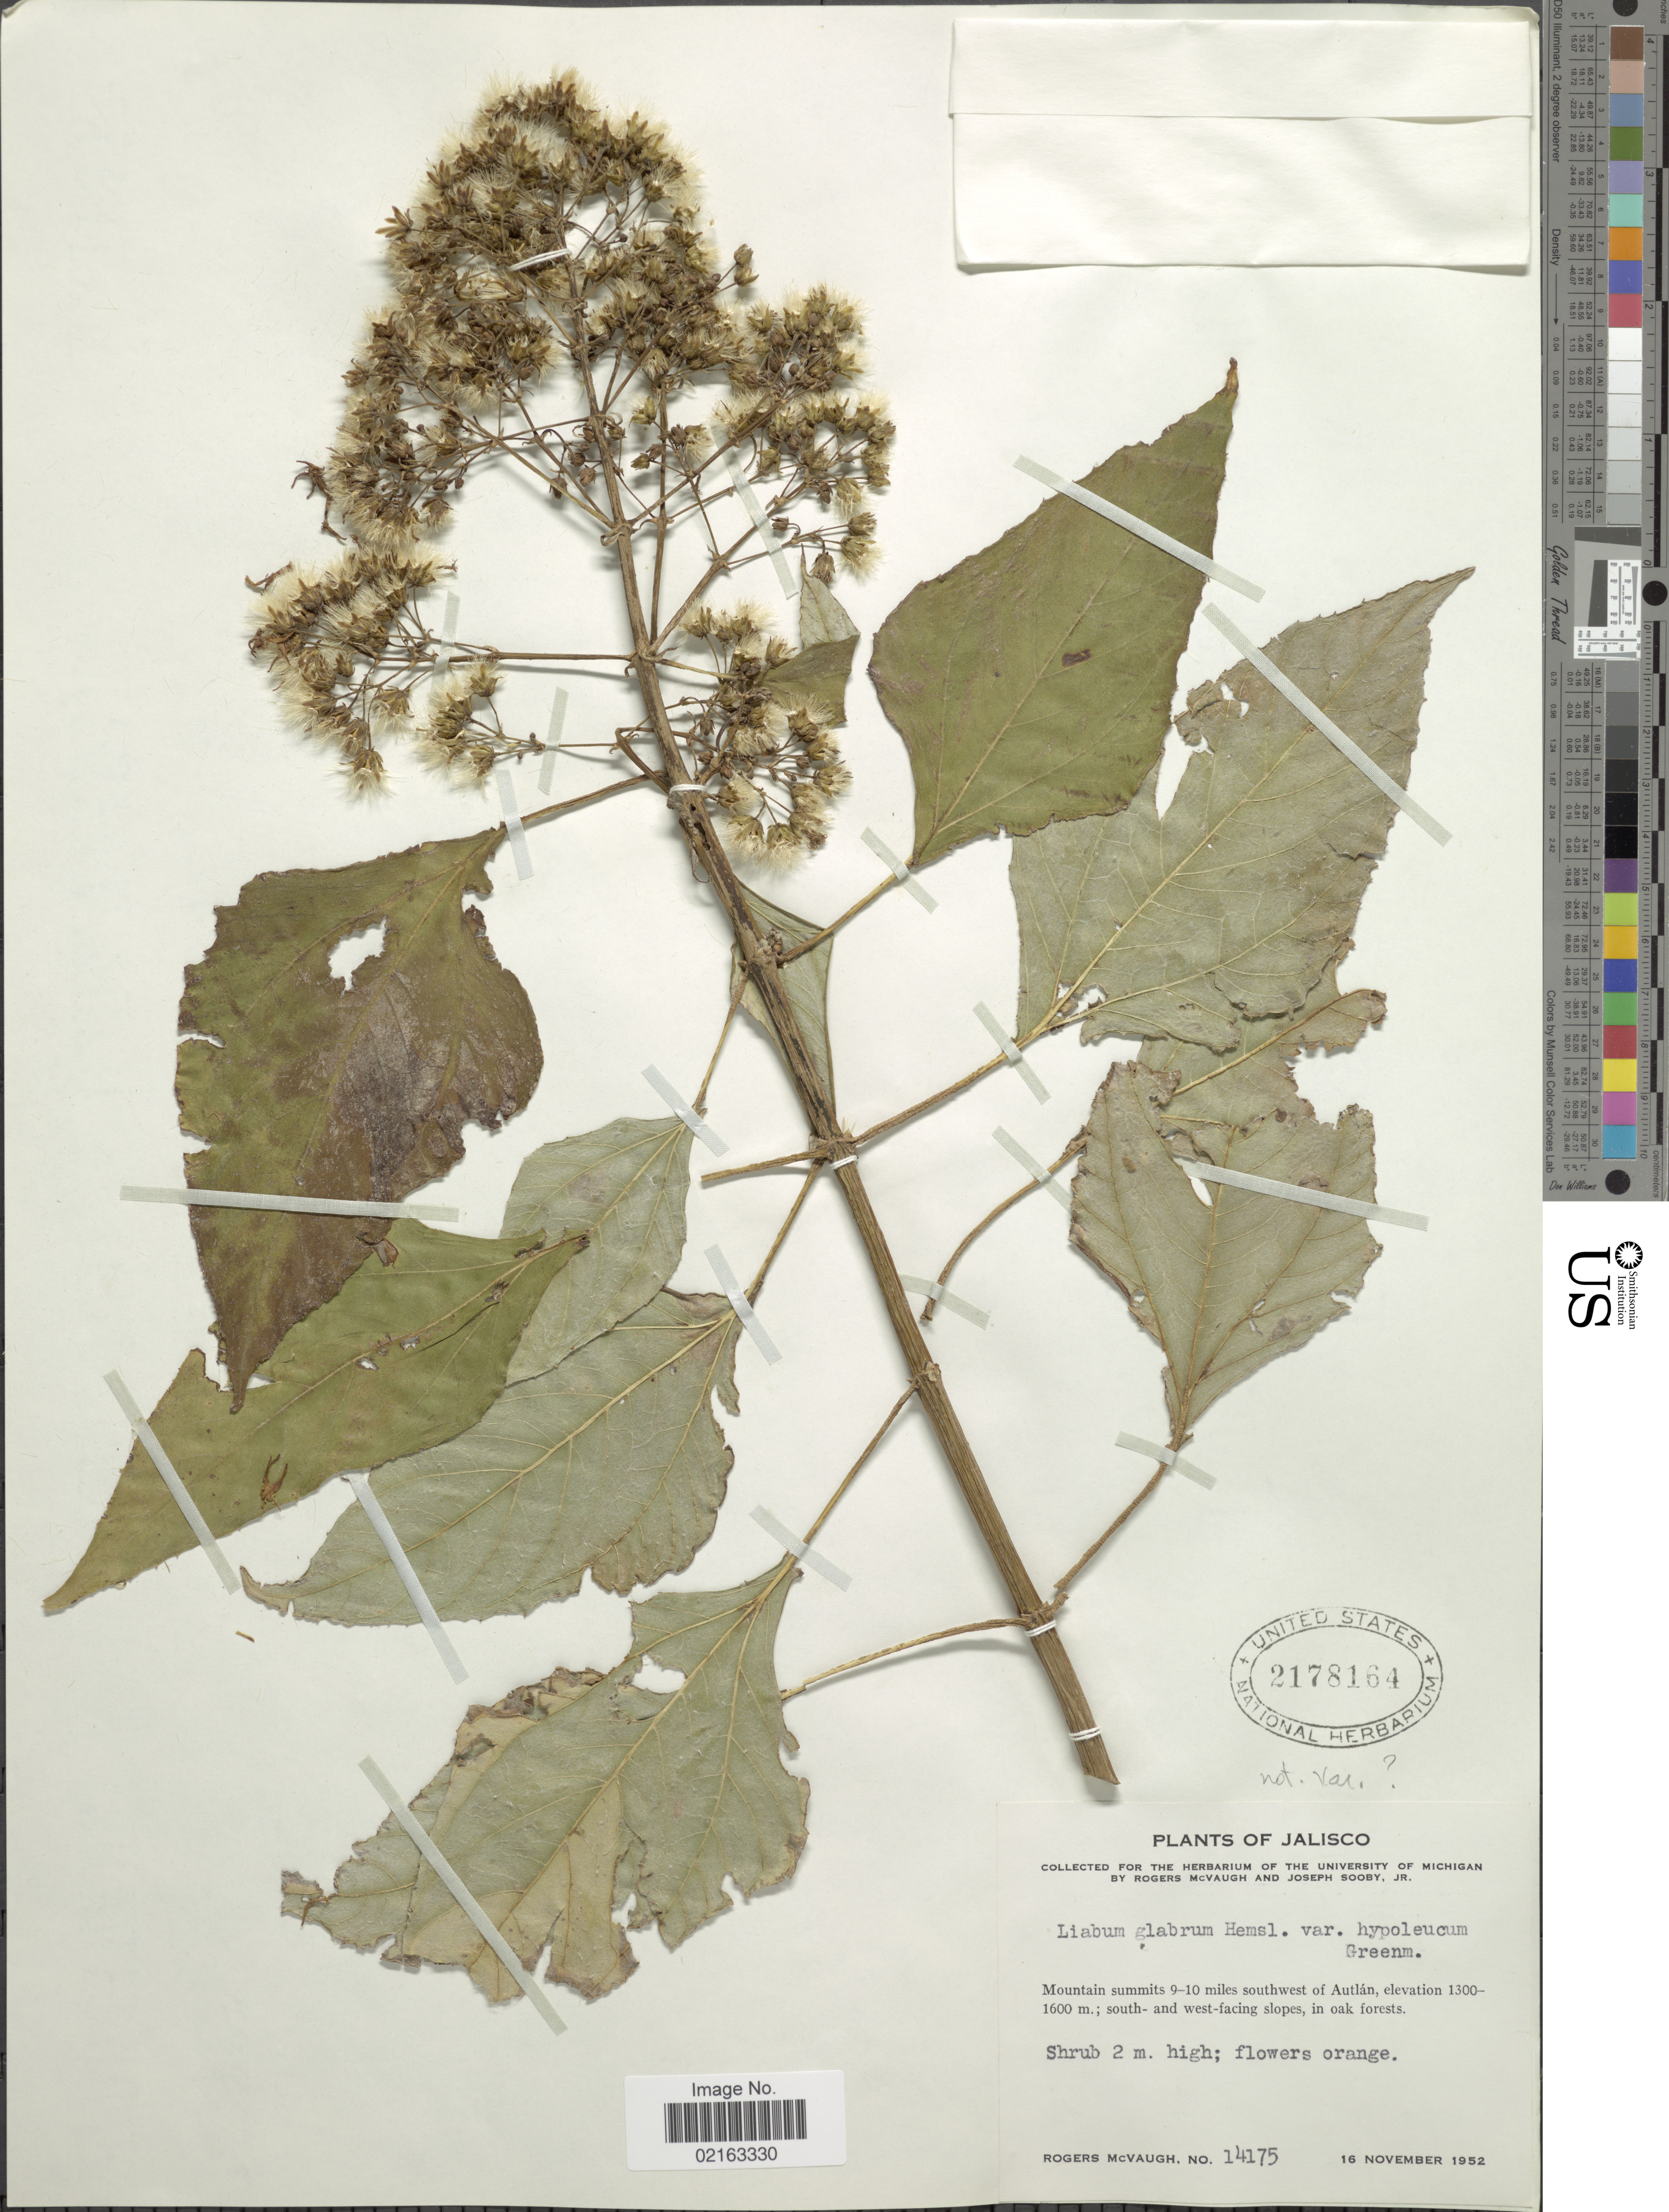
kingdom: Plantae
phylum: Tracheophyta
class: Magnoliopsida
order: Asterales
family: Asteraceae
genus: Sinclairia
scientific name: Sinclairia glabra var. hypoleuca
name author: (Greenm.) B.L. Turner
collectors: R. McVaugh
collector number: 14175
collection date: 1952-11-16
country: Mexico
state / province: Jalisco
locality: Mountain summits 9-10 miles southwest of Autlán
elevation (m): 1300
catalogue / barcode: US 2178164